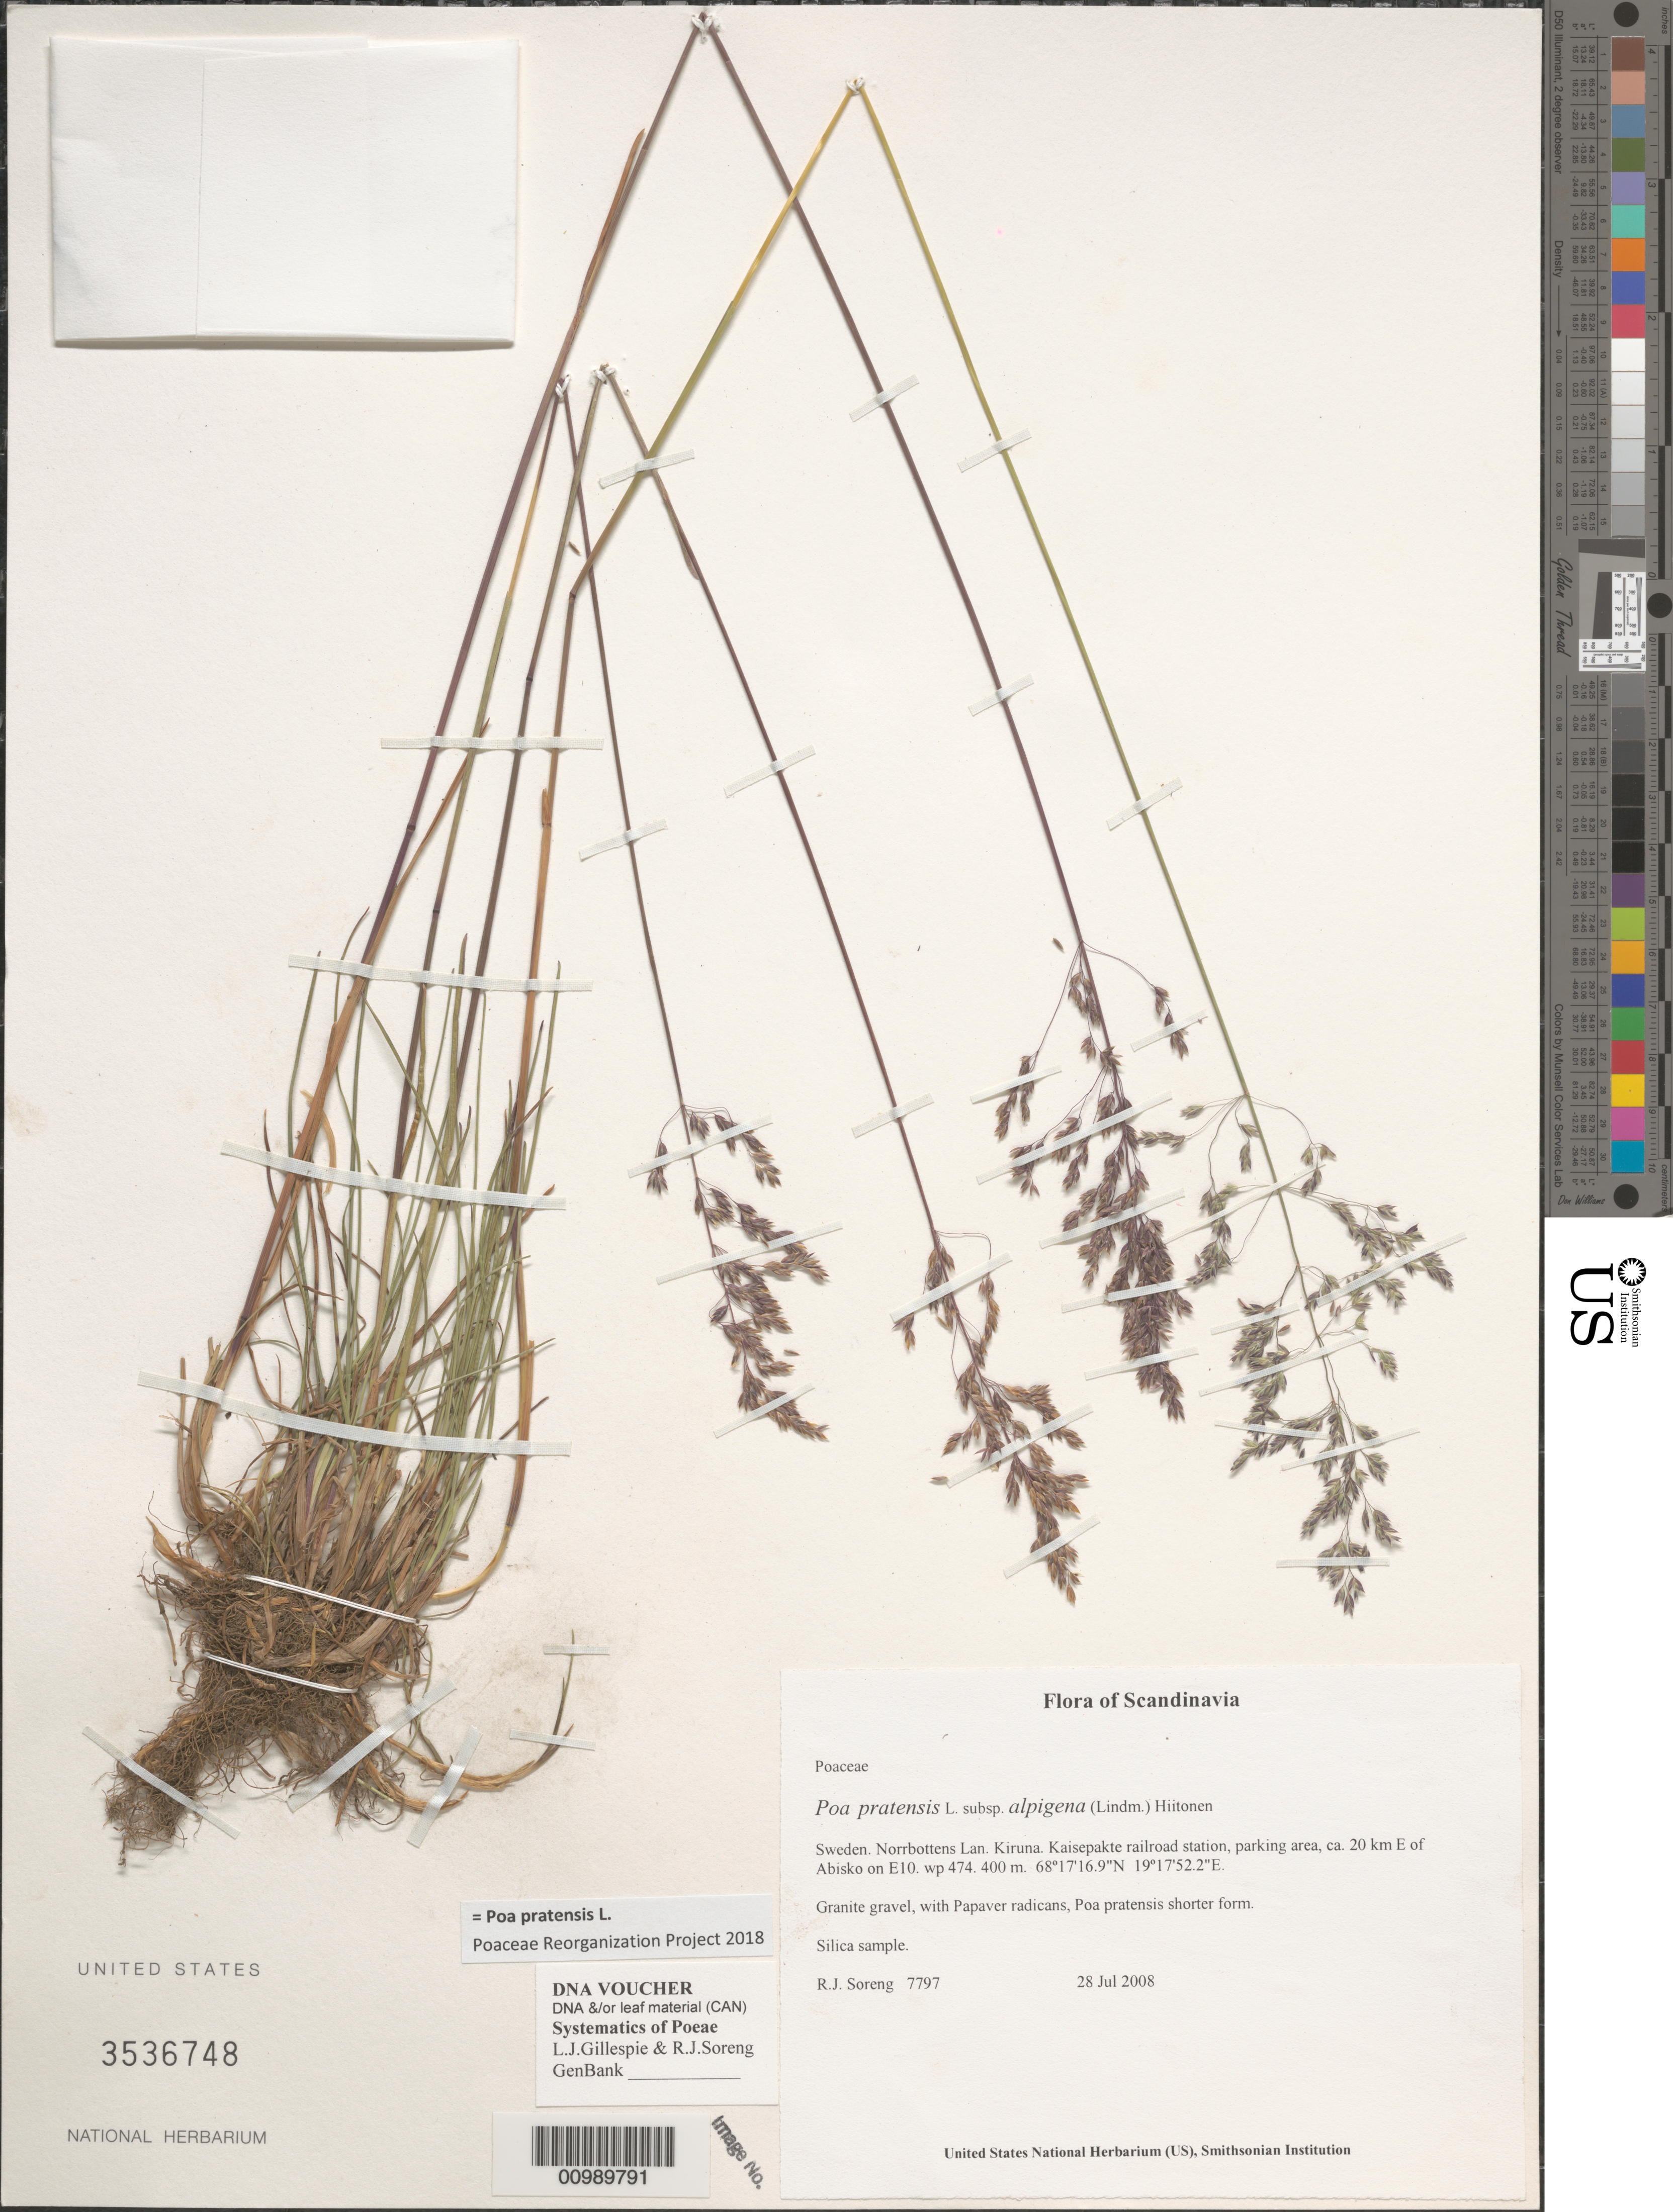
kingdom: Plantae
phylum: Tracheophyta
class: Liliopsida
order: Poales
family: Poaceae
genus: Poa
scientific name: Poa pratensis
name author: L.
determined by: Poaceae Reorganization Project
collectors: R. J. Soreng & N. L. Soreng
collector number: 7797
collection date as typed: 28 Jul 2008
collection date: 2008-07-28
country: Sweden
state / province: Norrbotten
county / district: Kiruna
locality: Kaisepakte railroad station, parking area, ca. 20 km E of Abisko on E10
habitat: Granite gravel, with Papaver radicans, Poa pratensis shorter form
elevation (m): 400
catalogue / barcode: US 3536748